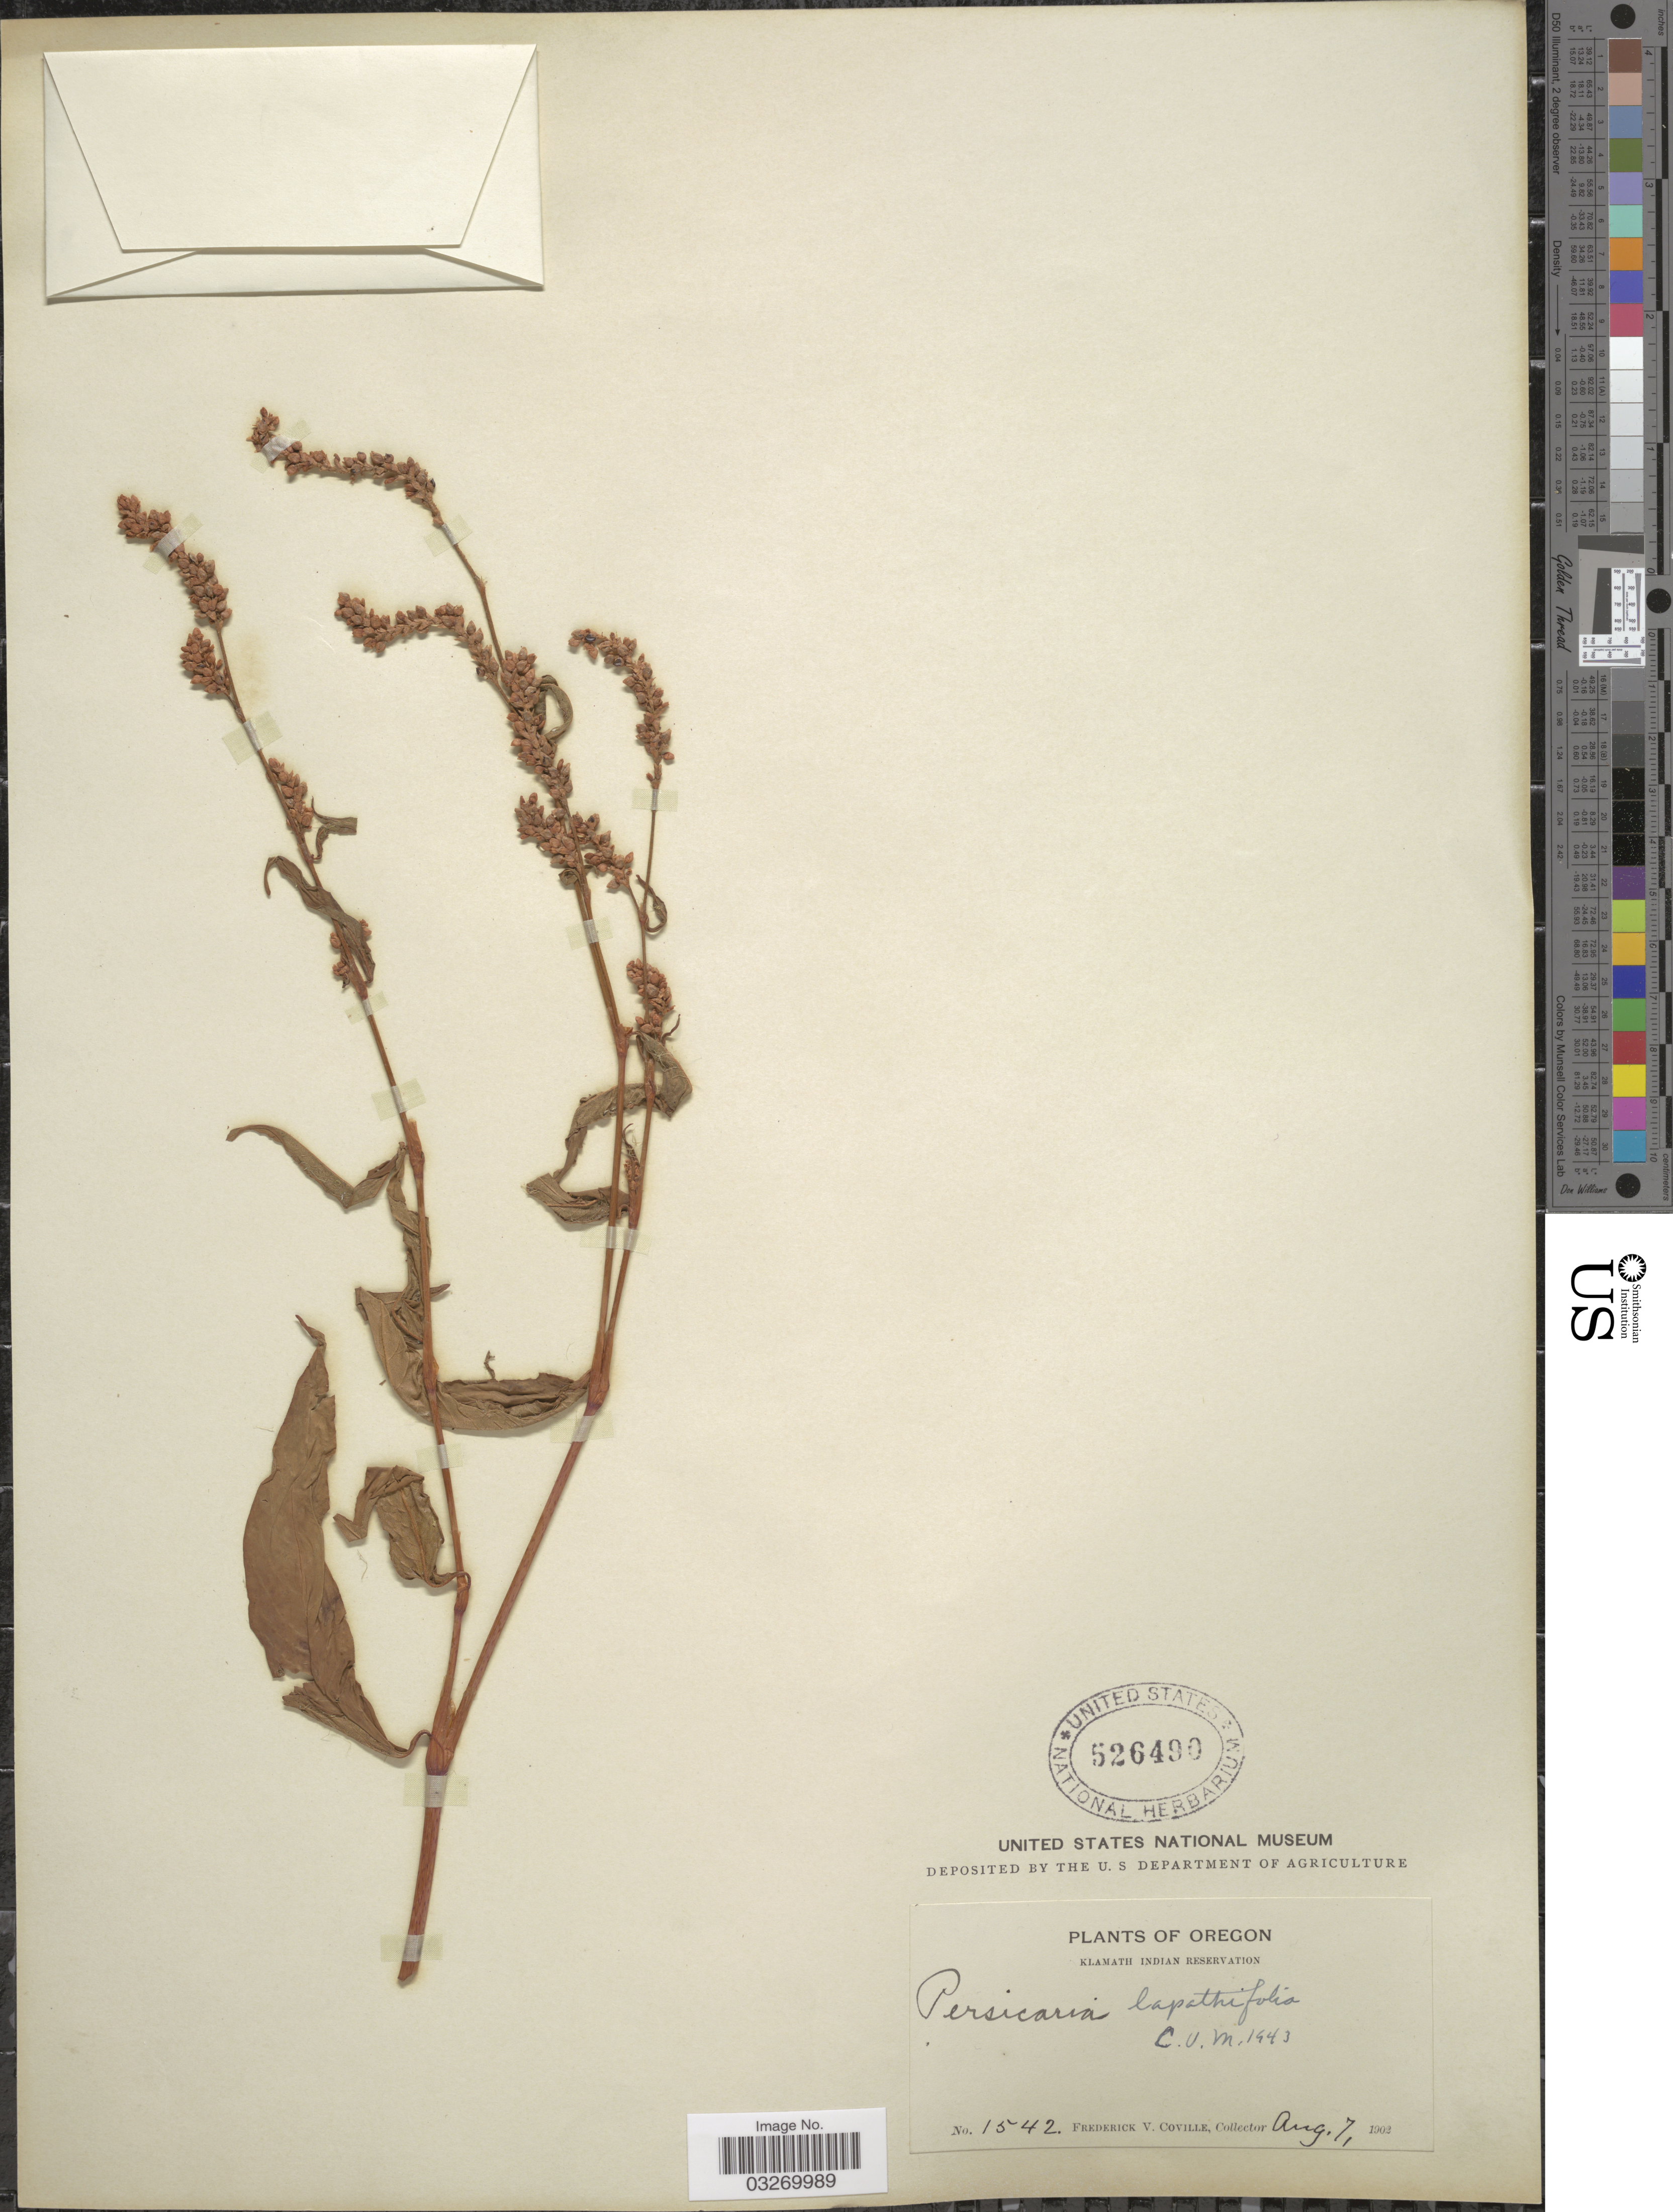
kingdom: Plantae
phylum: Tracheophyta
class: Magnoliopsida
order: Caryophyllales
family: Polygonaceae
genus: Persicaria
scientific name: Persicaria lapathifolia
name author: (L.) Delarbre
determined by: Atha, D. E.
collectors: F. V. Coville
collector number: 1542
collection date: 1902-08-07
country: United States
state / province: Oregon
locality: Klamath Indian Reservation.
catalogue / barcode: US 526490